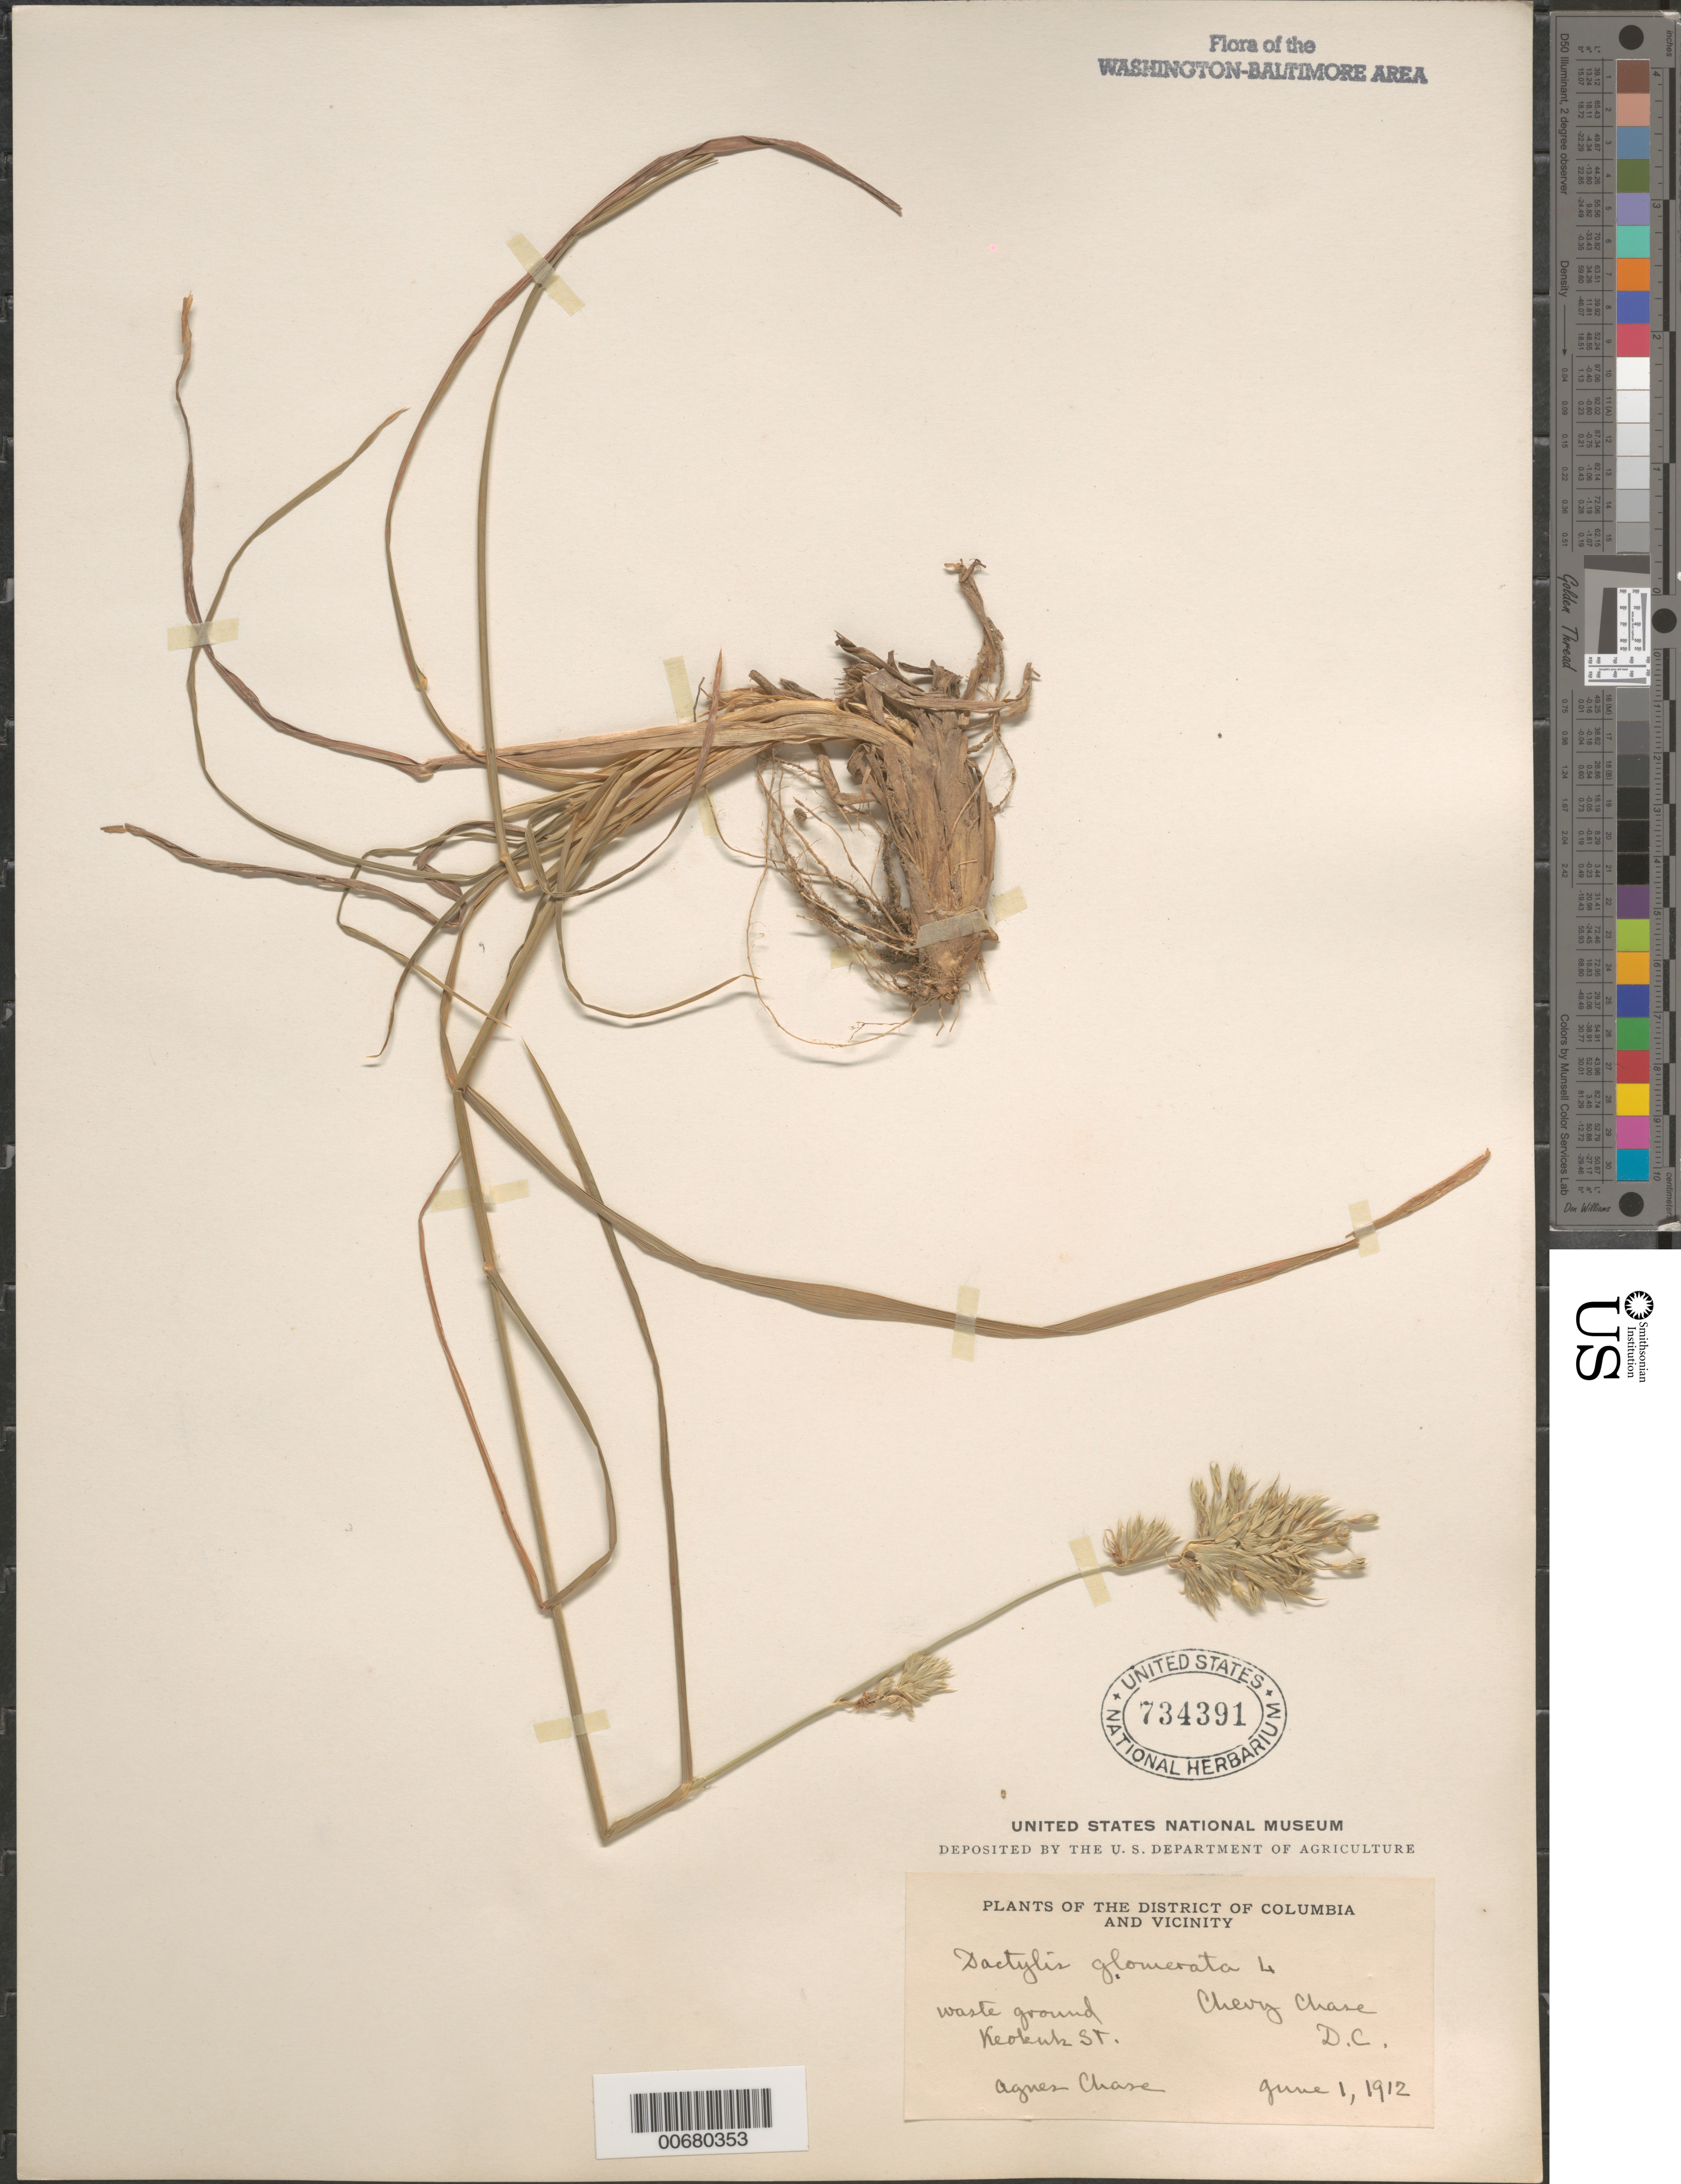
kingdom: Plantae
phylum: Tracheophyta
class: Liliopsida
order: Poales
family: Poaceae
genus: Dactylis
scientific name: Dactylis glomerata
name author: L.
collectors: A. Chase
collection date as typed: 01 Jun 1912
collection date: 1912-06-01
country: United States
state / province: District of Columbia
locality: Chevy Chase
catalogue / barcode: US 734391